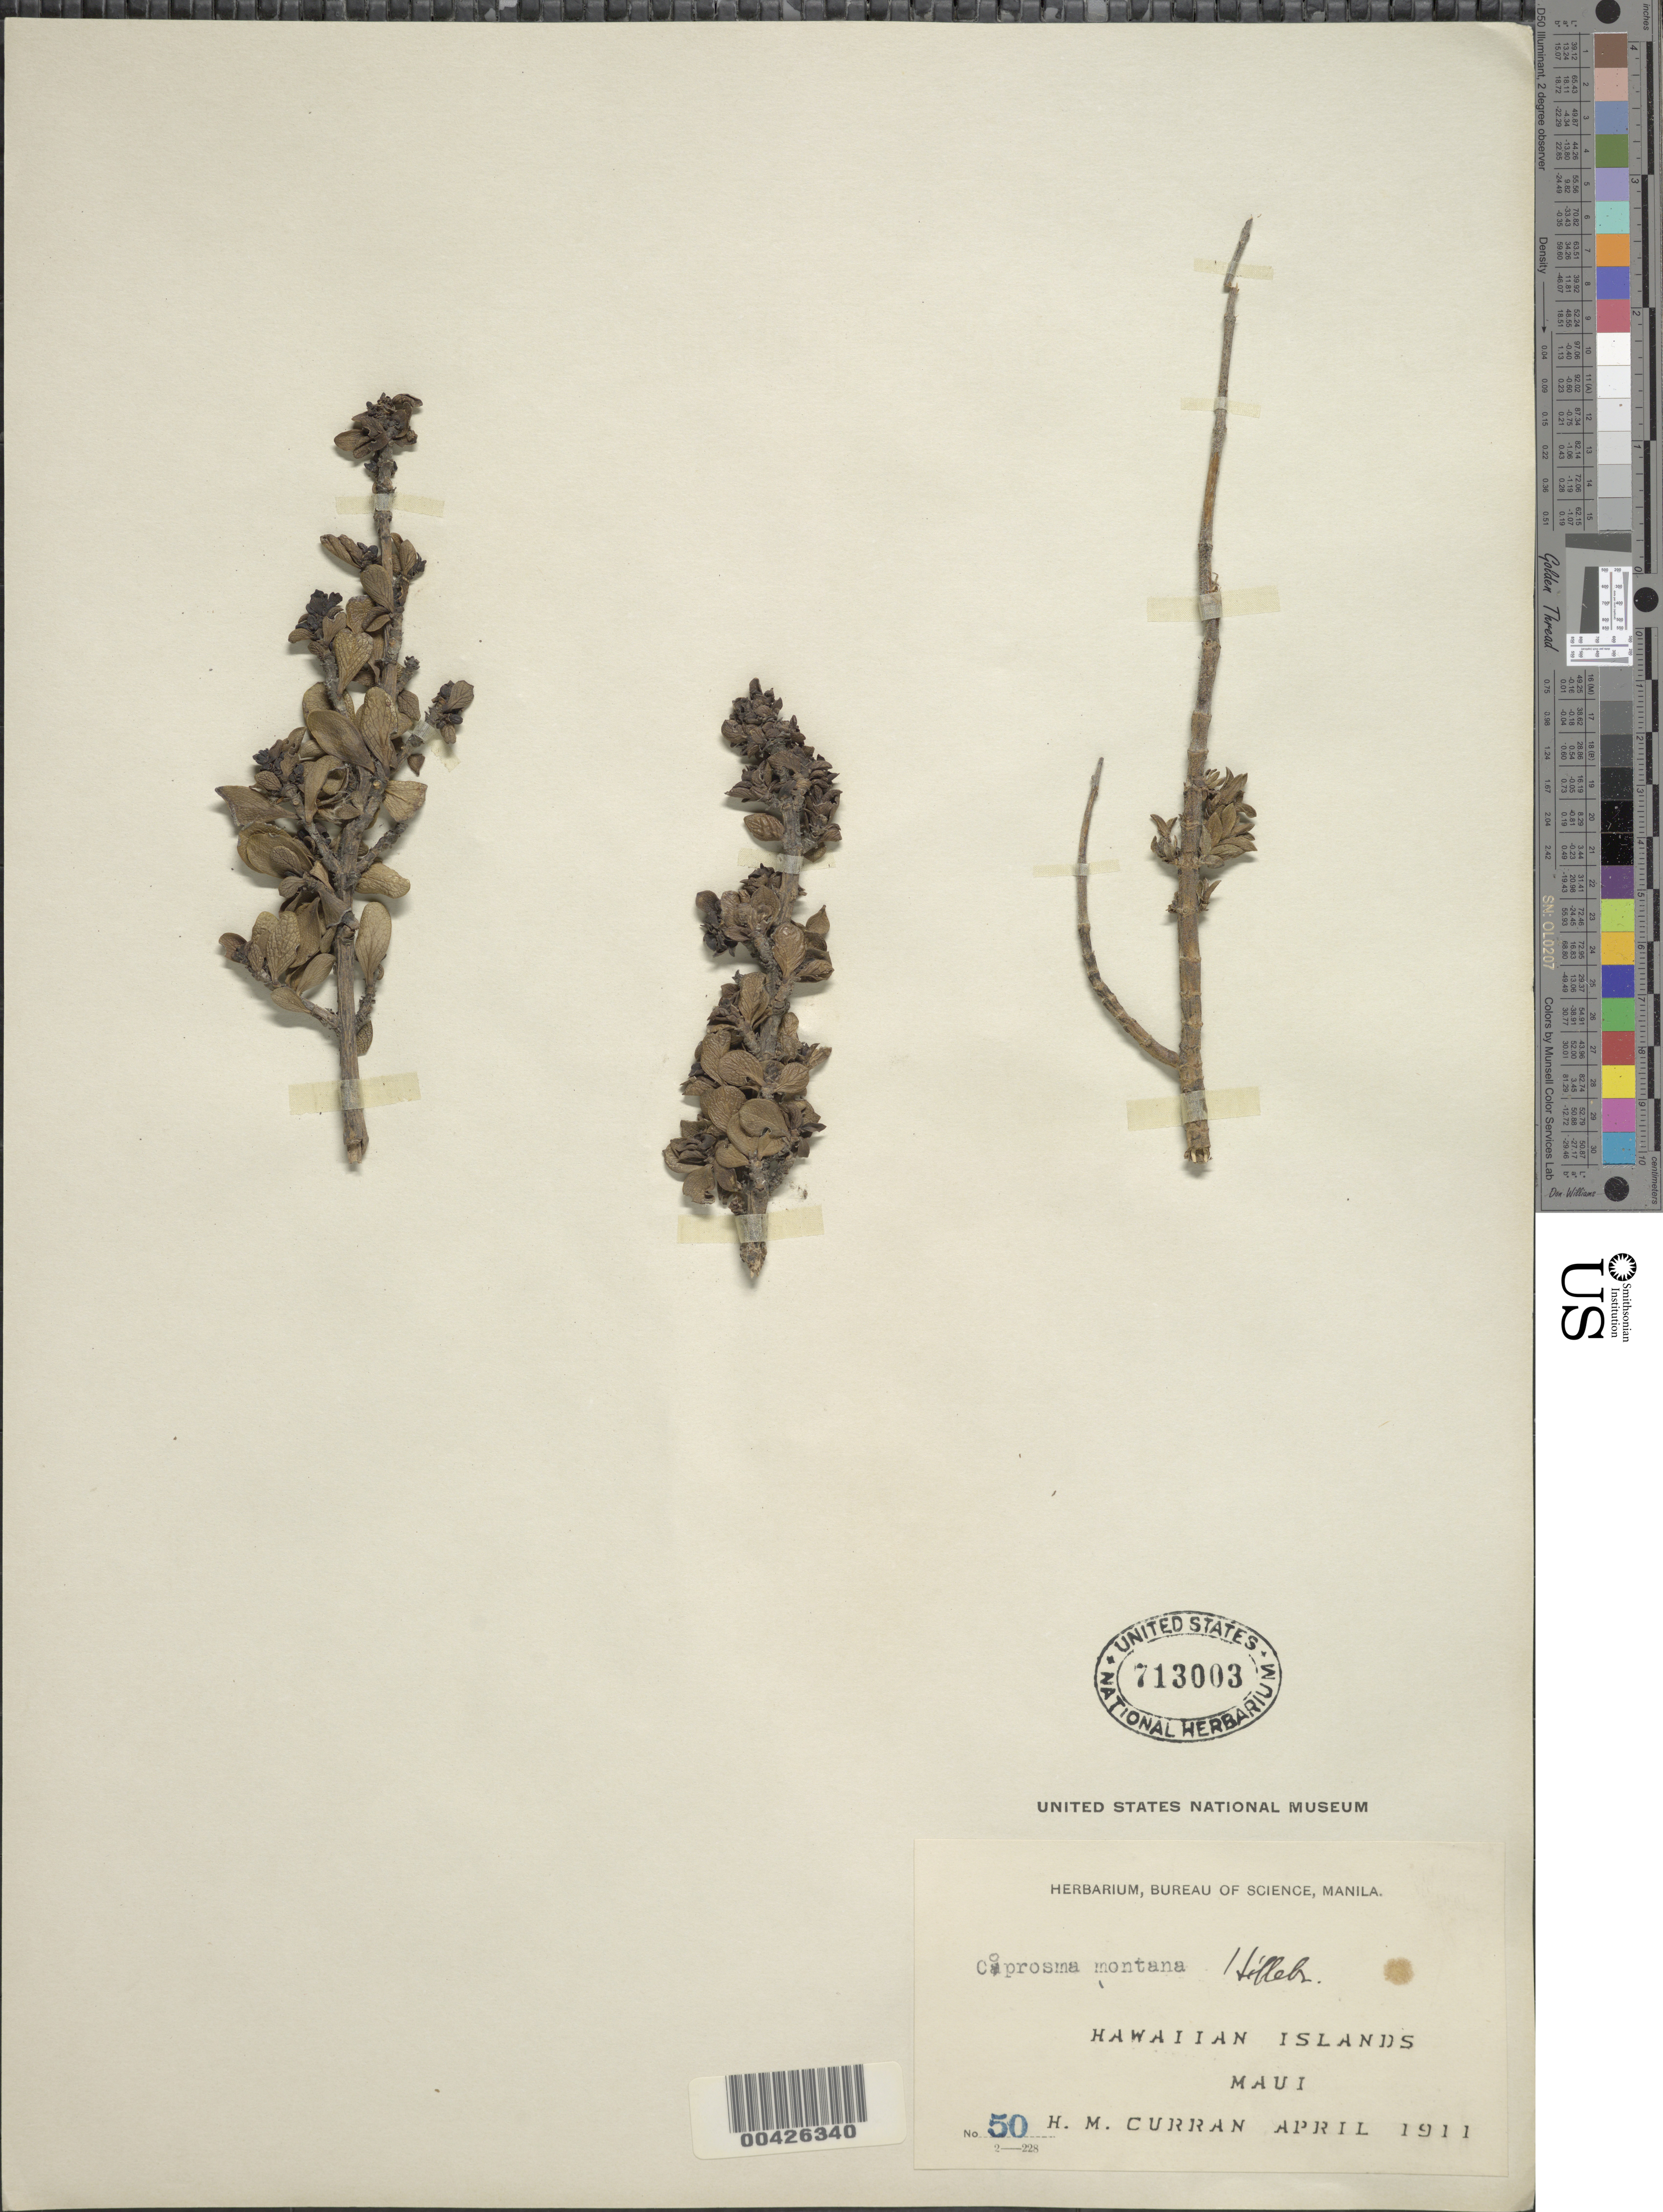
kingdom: Plantae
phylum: Tracheophyta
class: Magnoliopsida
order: Gentianales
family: Rubiaceae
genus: Coprosma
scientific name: Coprosma montana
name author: Hillebr.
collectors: H. M. Curran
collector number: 50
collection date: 1911-04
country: United States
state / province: Hawaii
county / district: Maui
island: Maui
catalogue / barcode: US 713003